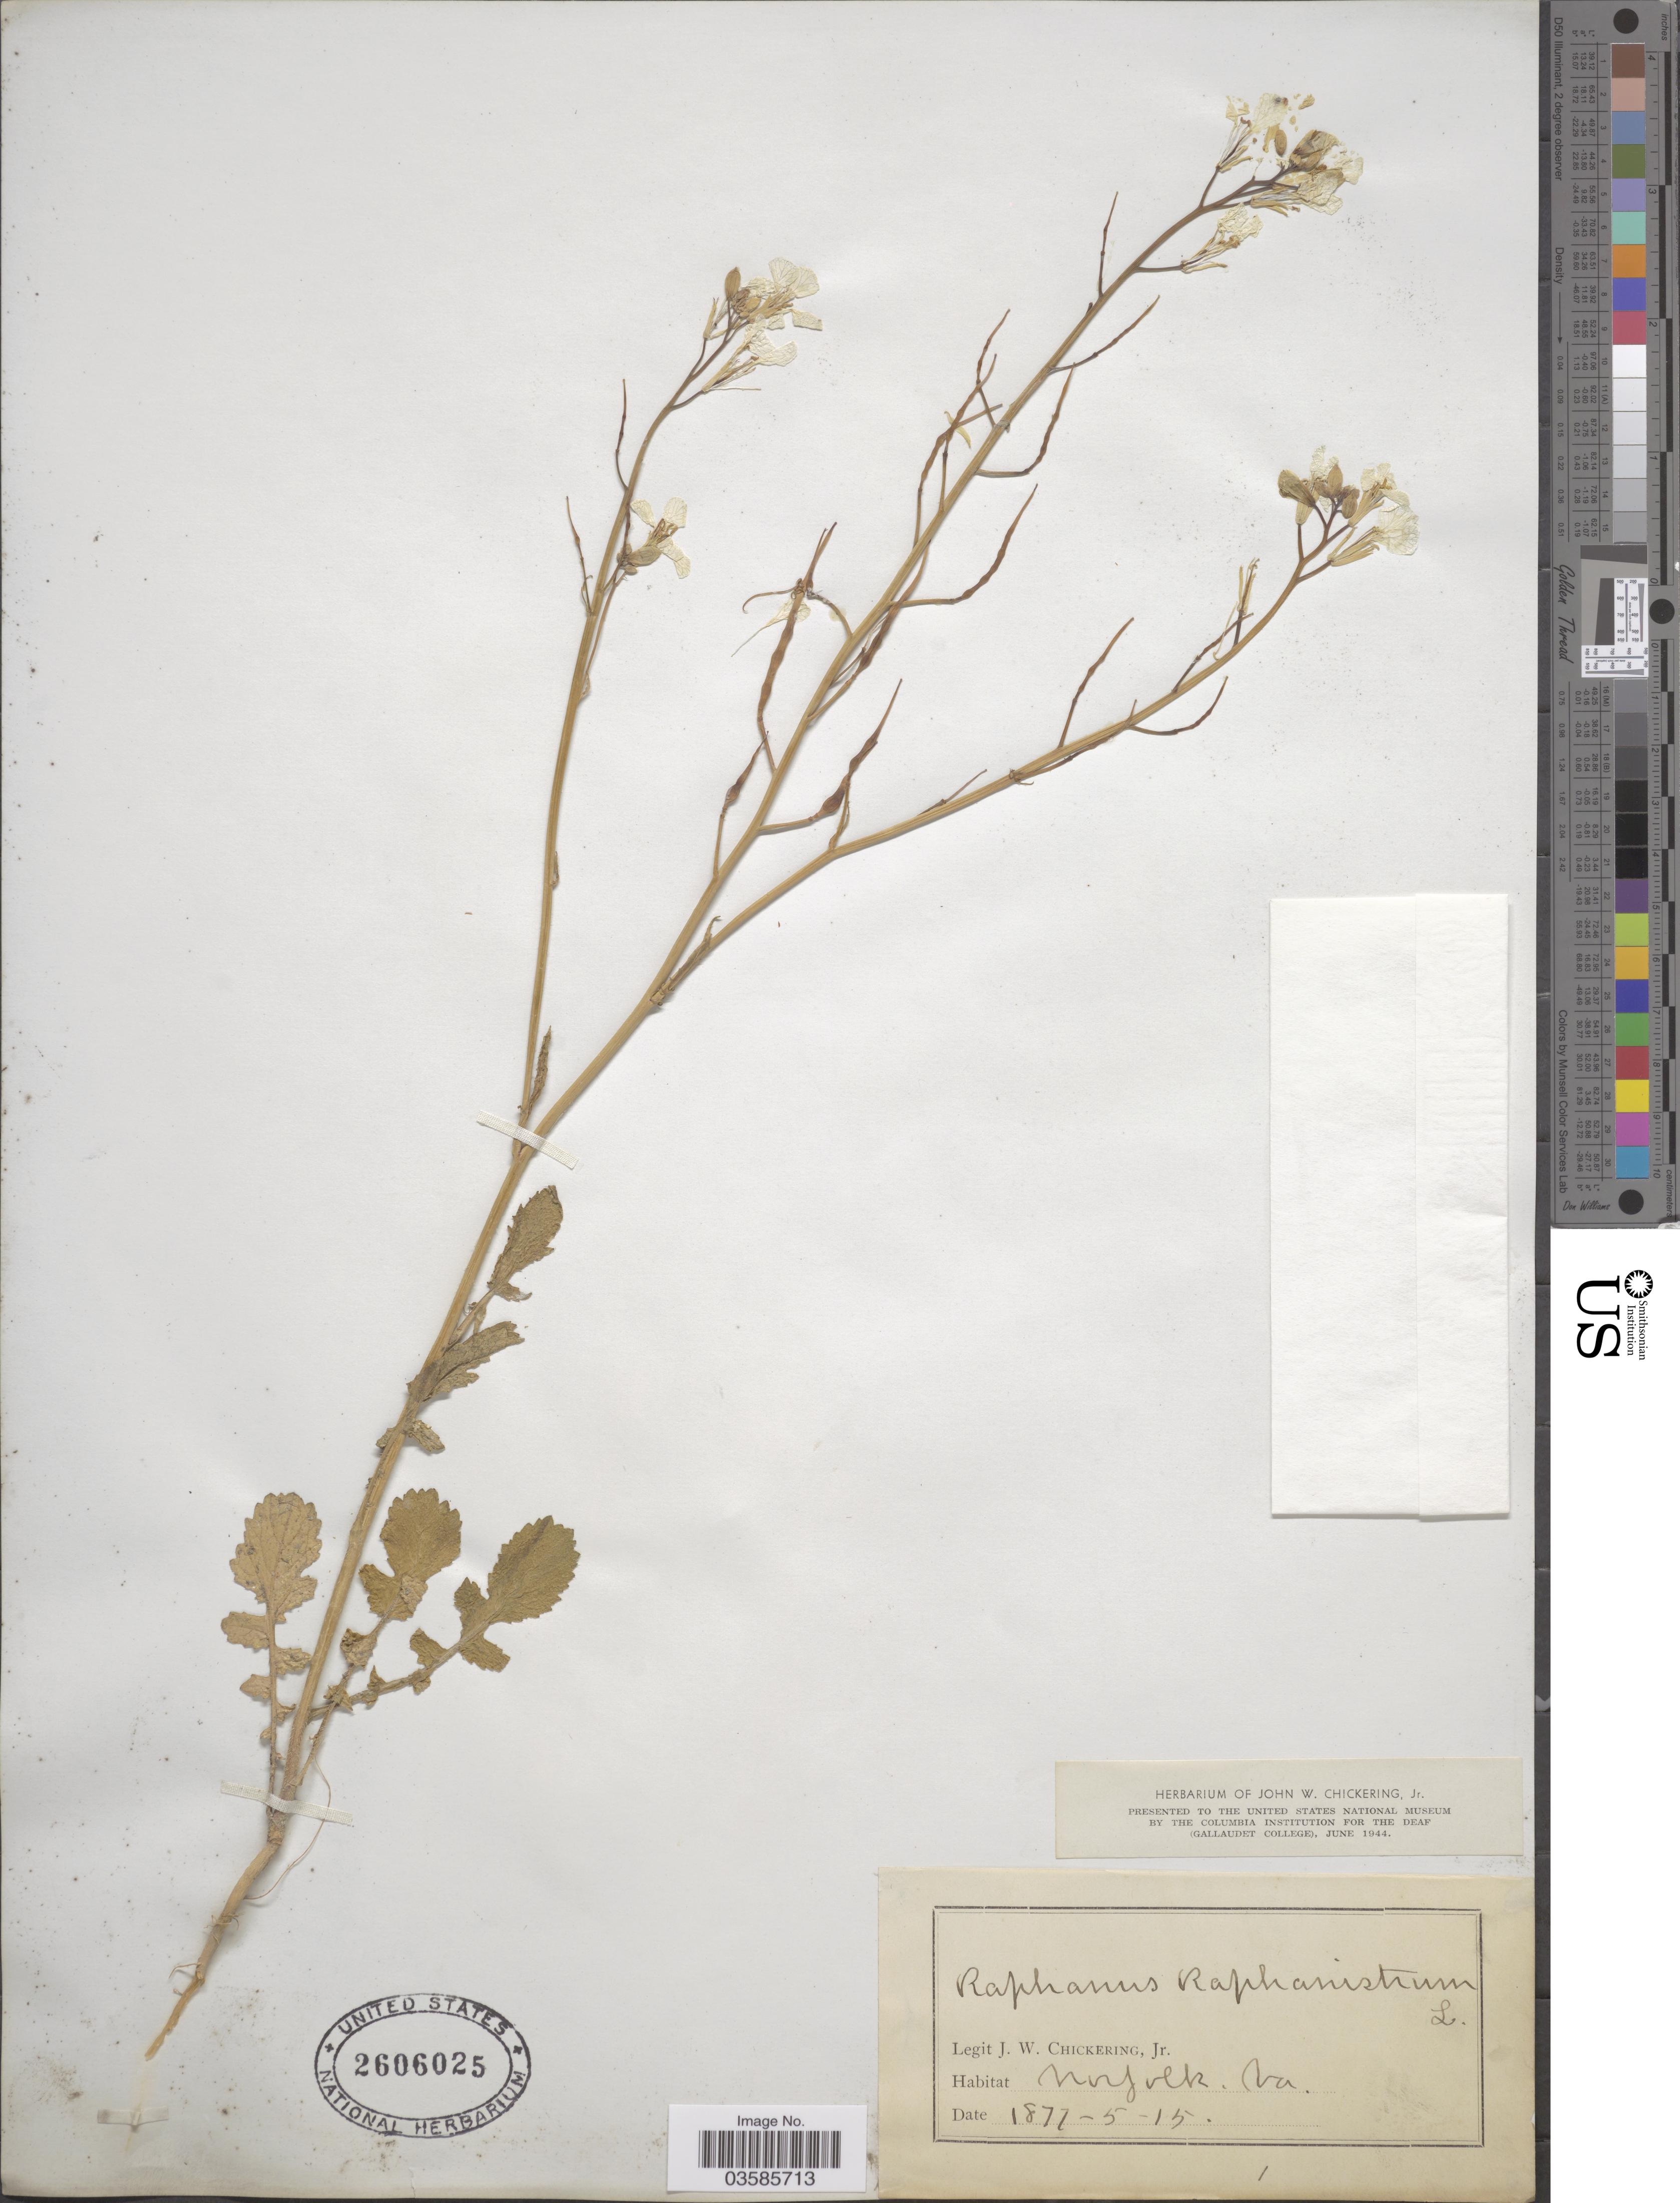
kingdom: Plantae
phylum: Tracheophyta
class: Magnoliopsida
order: Brassicales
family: Brassicaceae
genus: Raphanus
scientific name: Raphanus raphanistrum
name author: L.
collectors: J. Chickering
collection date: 1877-05-15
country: United States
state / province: Virginia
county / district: City of Norfolk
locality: Norfolk.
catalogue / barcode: US 2606025